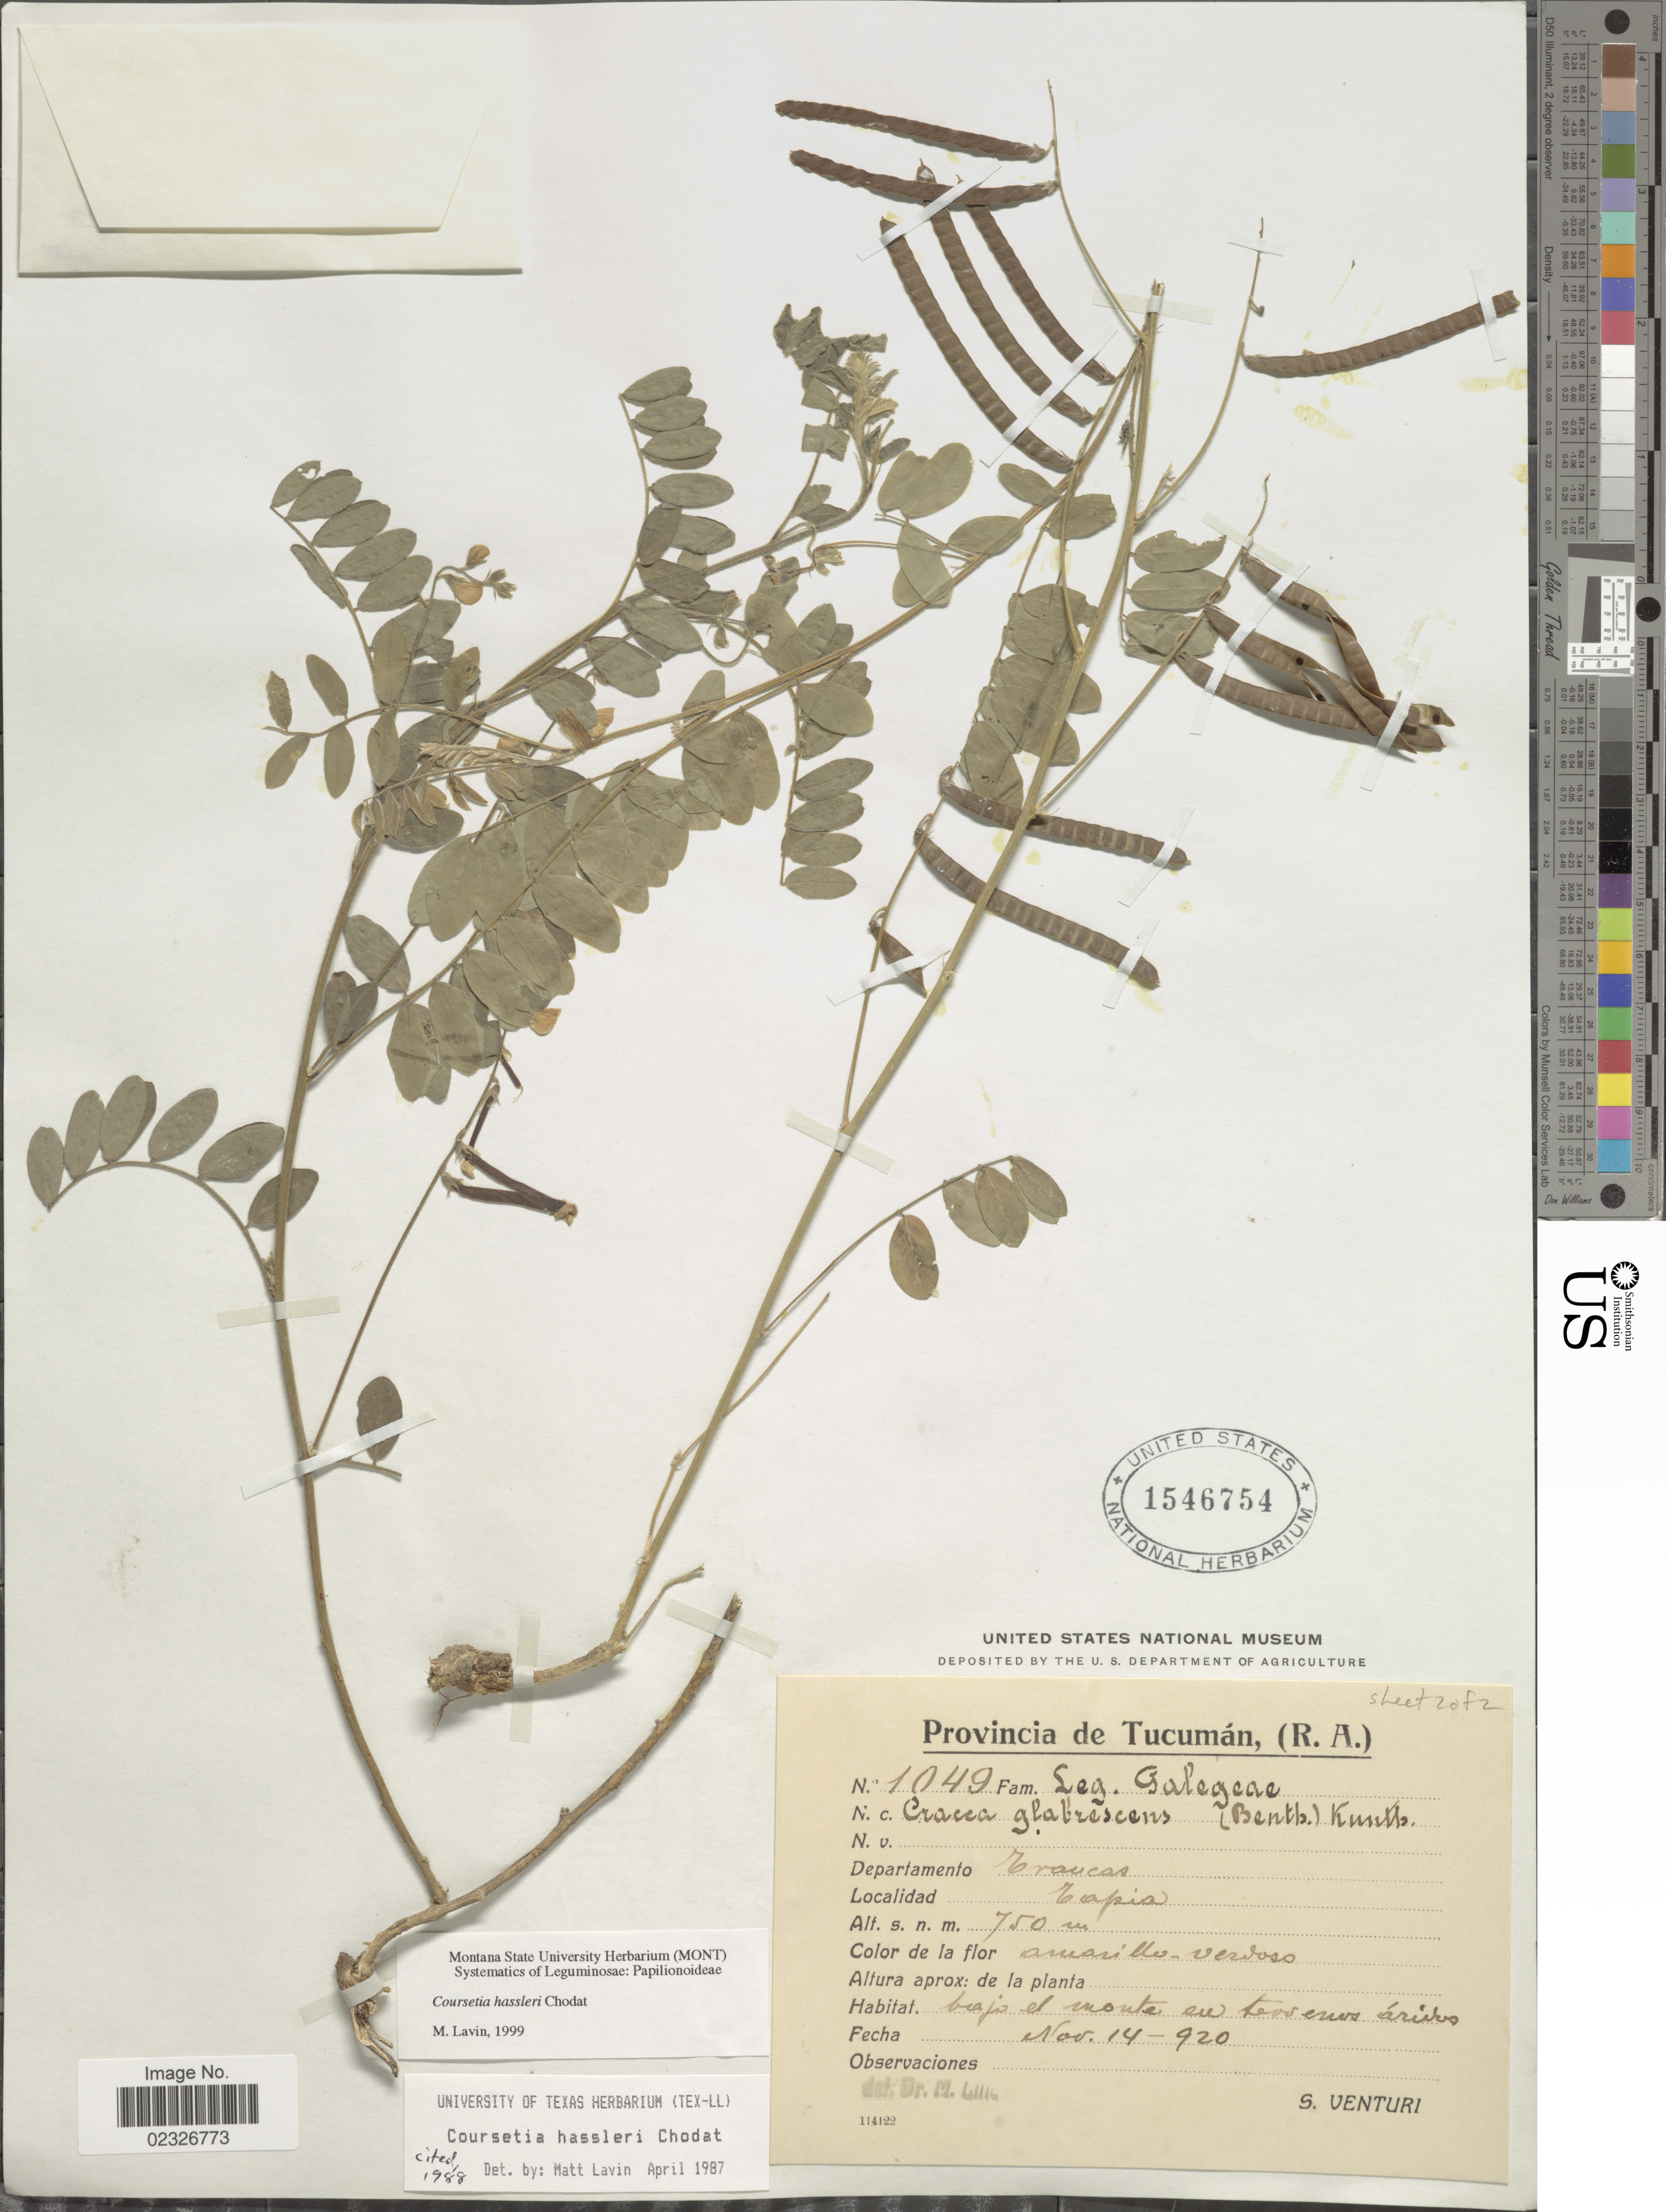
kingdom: Plantae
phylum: Tracheophyta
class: Magnoliopsida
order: Fabales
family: Fabaceae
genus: Coursetia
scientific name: Coursetia hassleri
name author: Chodat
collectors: S. Venturi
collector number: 1049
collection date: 1920-11-14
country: Argentina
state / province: Tucuman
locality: Provincia de Tucumán, (R.A.). Departamento Trancas. Tapia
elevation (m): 750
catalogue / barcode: US 1546754